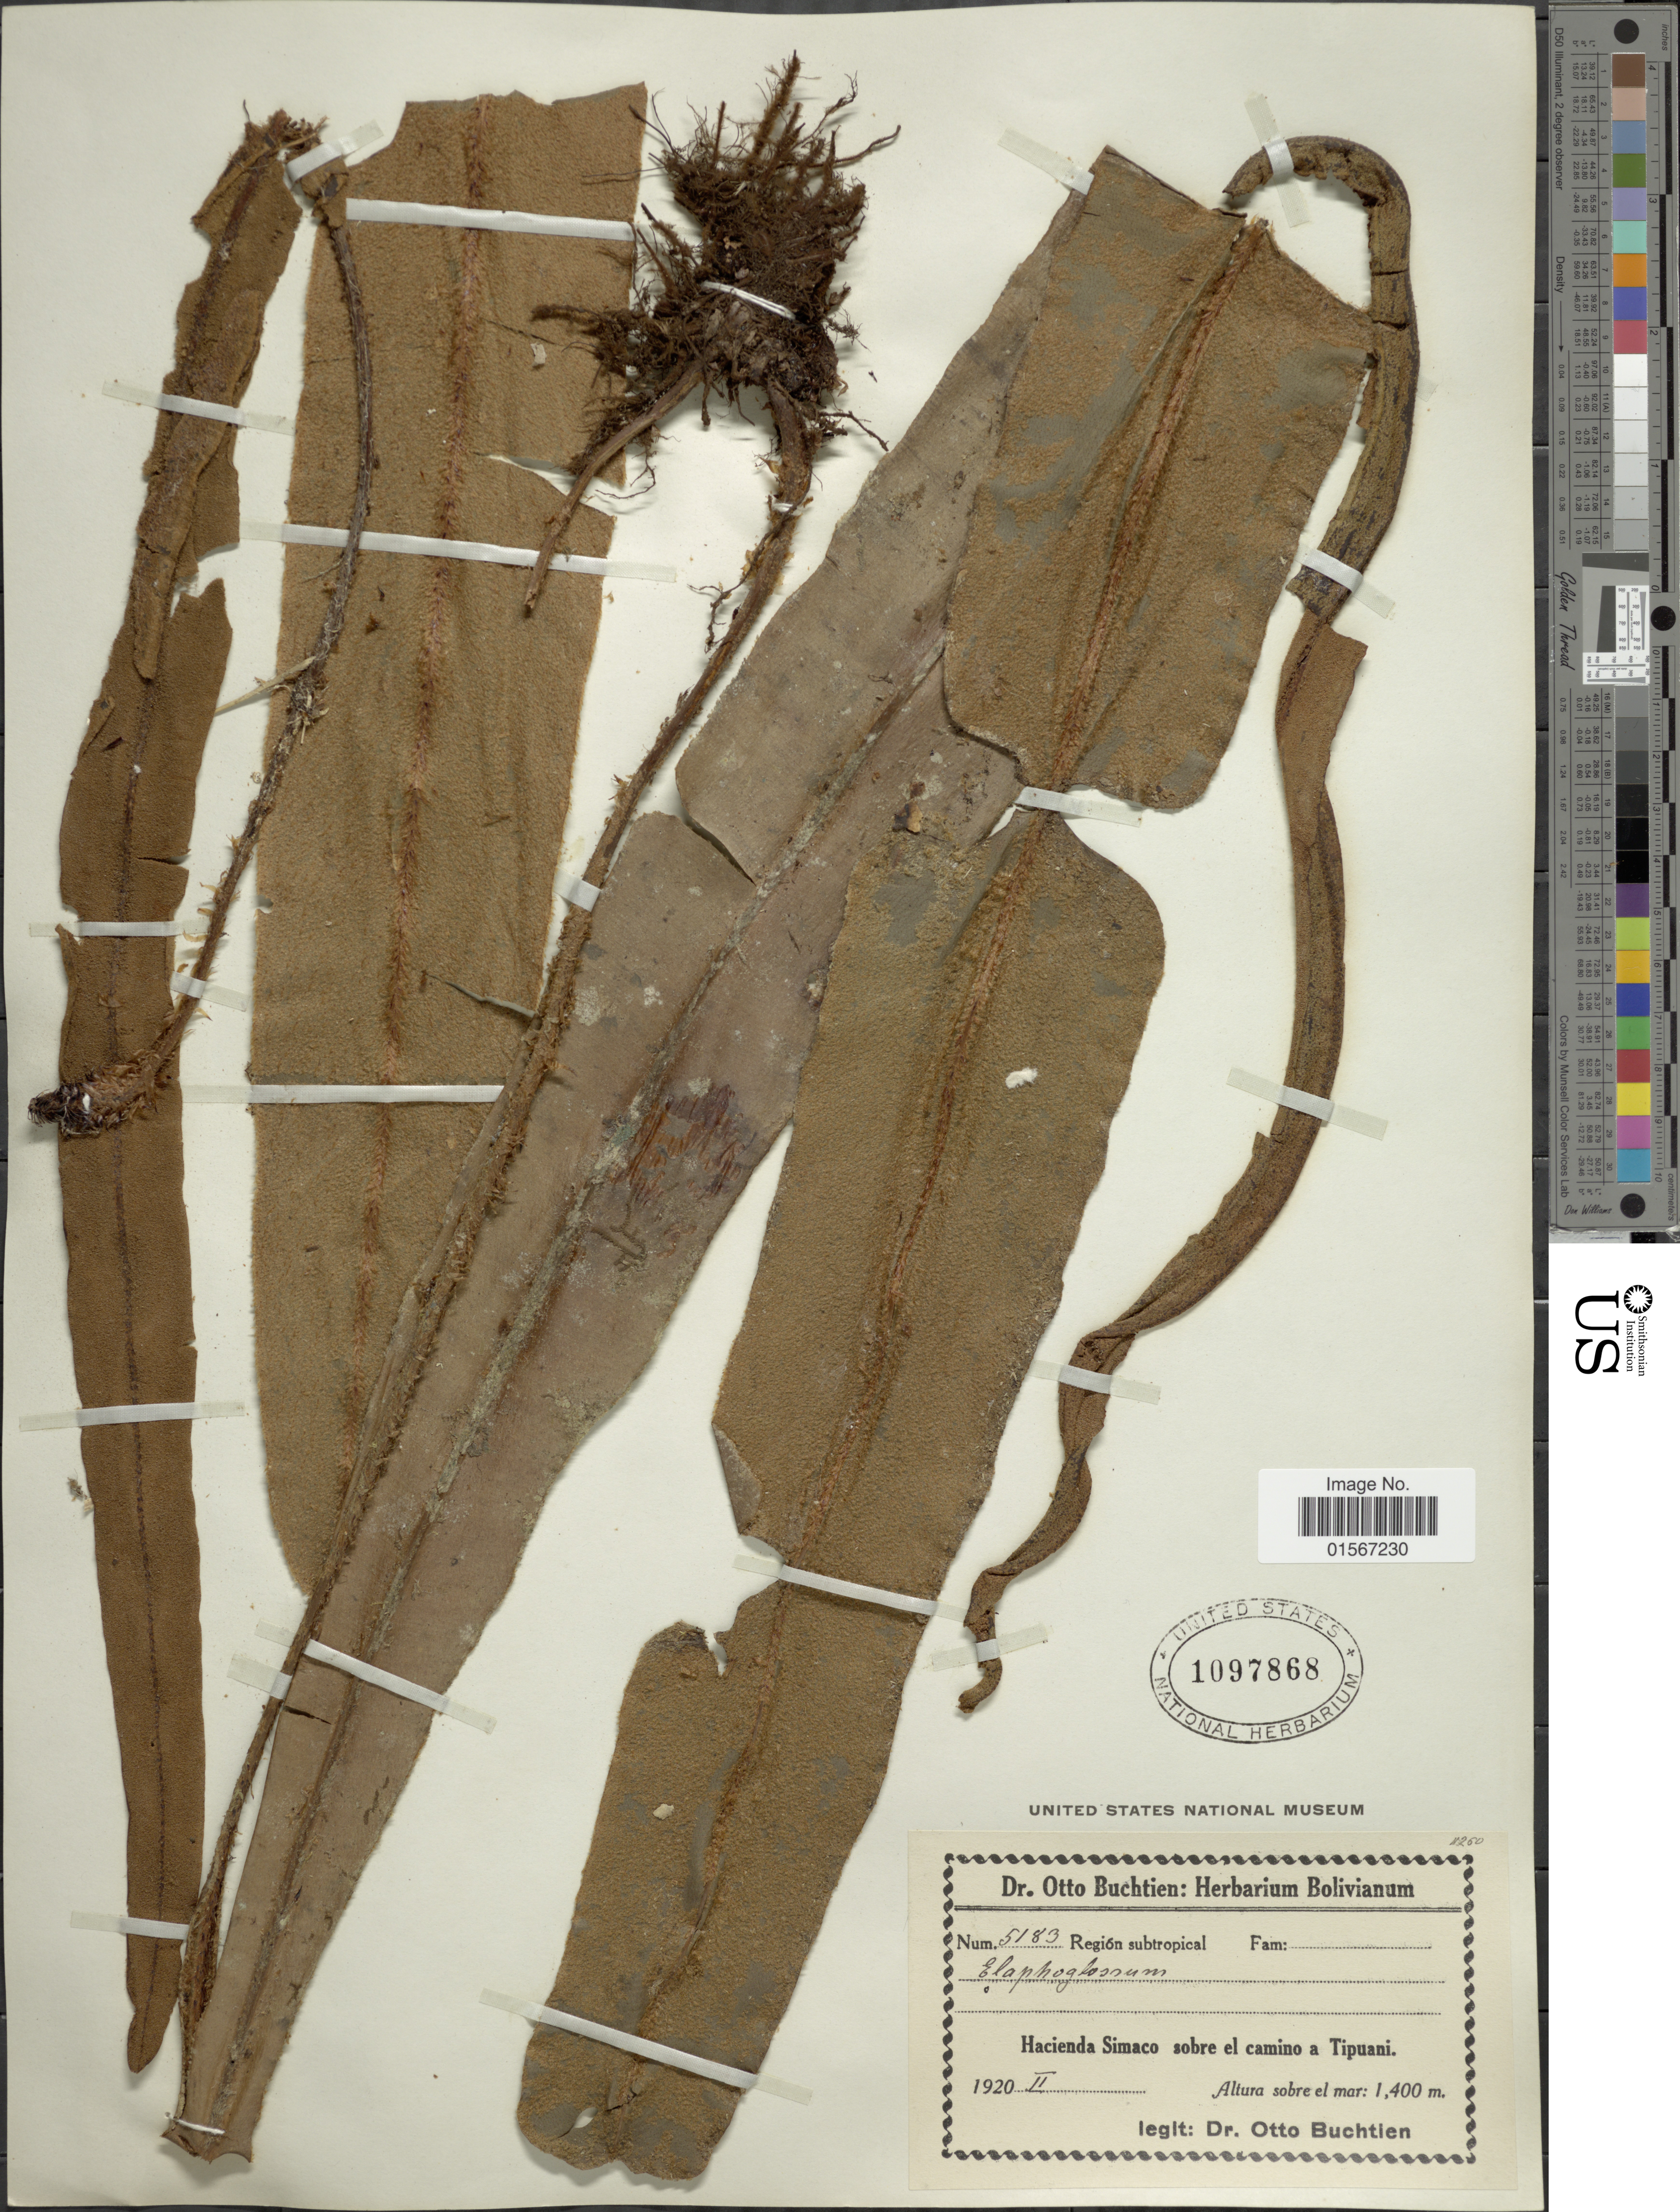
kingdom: Plantae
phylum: Tracheophyta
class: Polypodiopsida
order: Polypodiales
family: Dryopteridaceae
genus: Elaphoglossum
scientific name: Elaphoglossum orbignyanum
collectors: O. Buchtien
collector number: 5183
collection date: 1920-02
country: Bolivia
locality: Hacienda Simaco sobre el camino a Tipuani.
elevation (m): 1400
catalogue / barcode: US 1097868